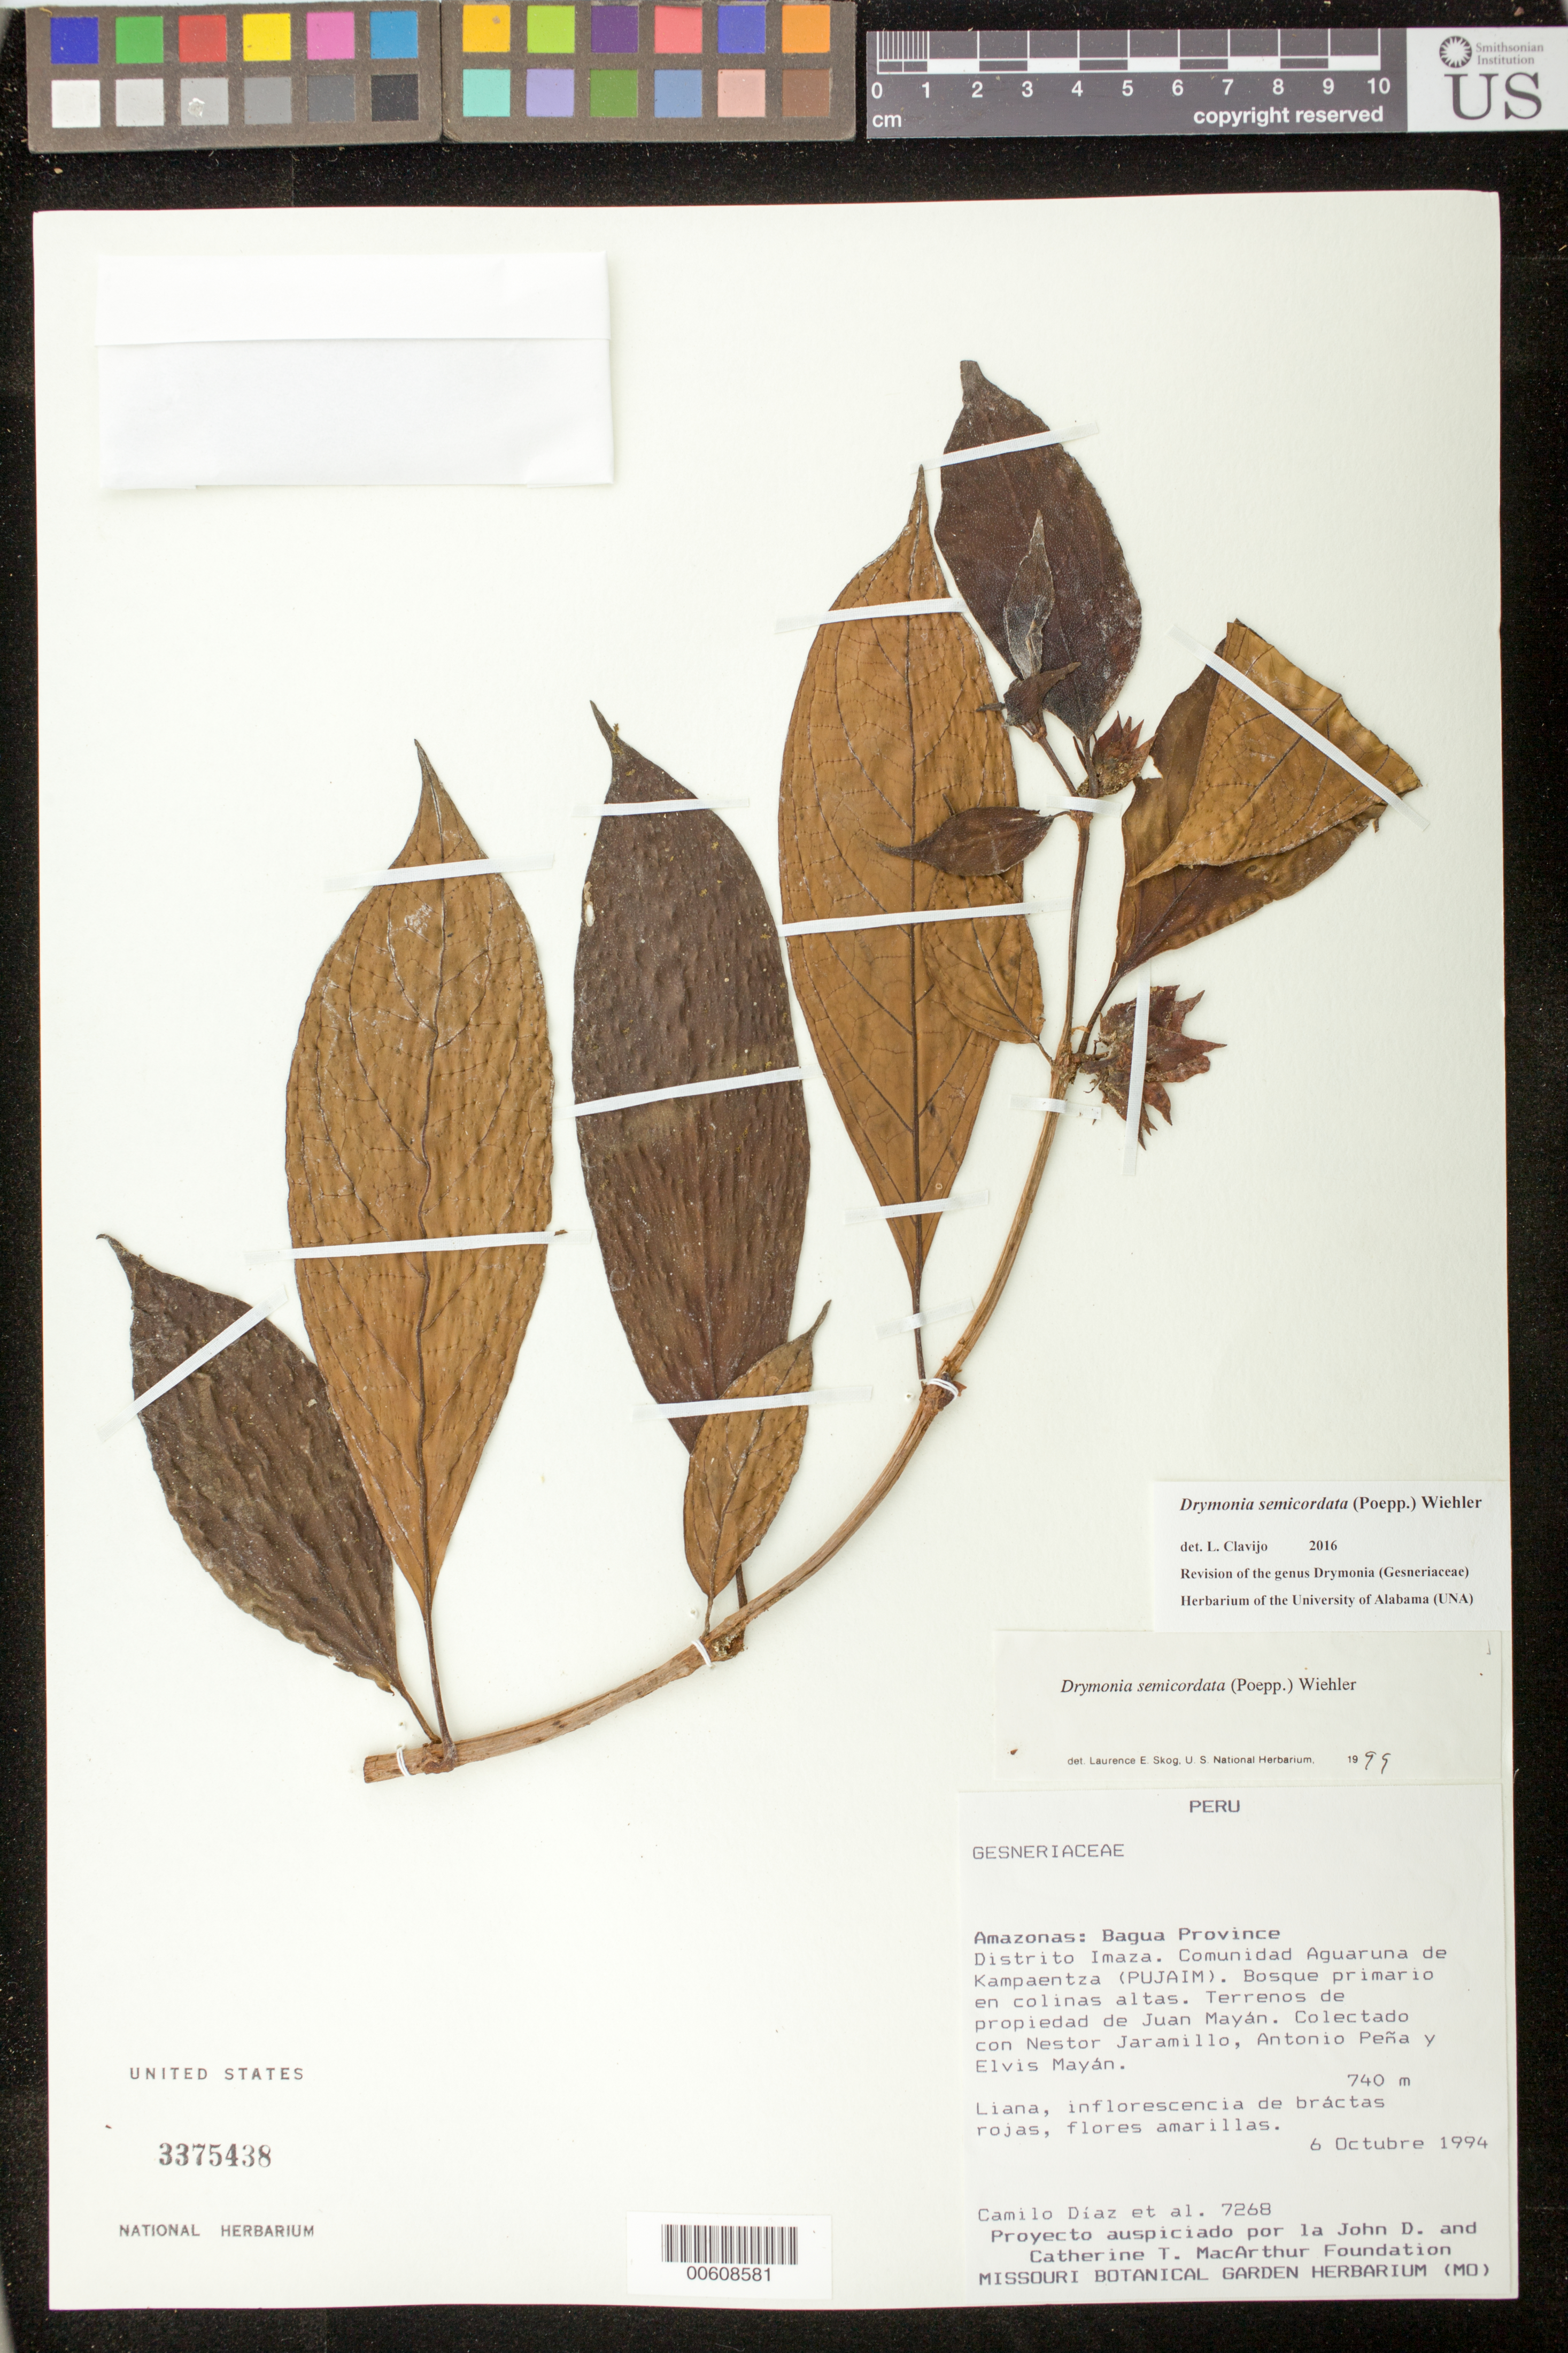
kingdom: Plantae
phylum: Tracheophyta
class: Magnoliopsida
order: Lamiales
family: Gesneriaceae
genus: Drymonia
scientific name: Drymonia semicordata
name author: (Poepp.) Wiehler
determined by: Skog, Laurence E.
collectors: C. Díaz S., N. Jaramillo, A. Peña & E. Mayan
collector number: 7268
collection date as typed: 06 Oct 1994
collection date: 1994-10-06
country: Peru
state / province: Amazonas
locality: Prov. Bagua, Dtto. Imaza; comunidad Aguaruna de Kampaentza (PUJAIM); terrenos de propiedad de Juan Mayán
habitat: Bosque primario en colinas altas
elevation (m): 740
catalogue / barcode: US 3375438